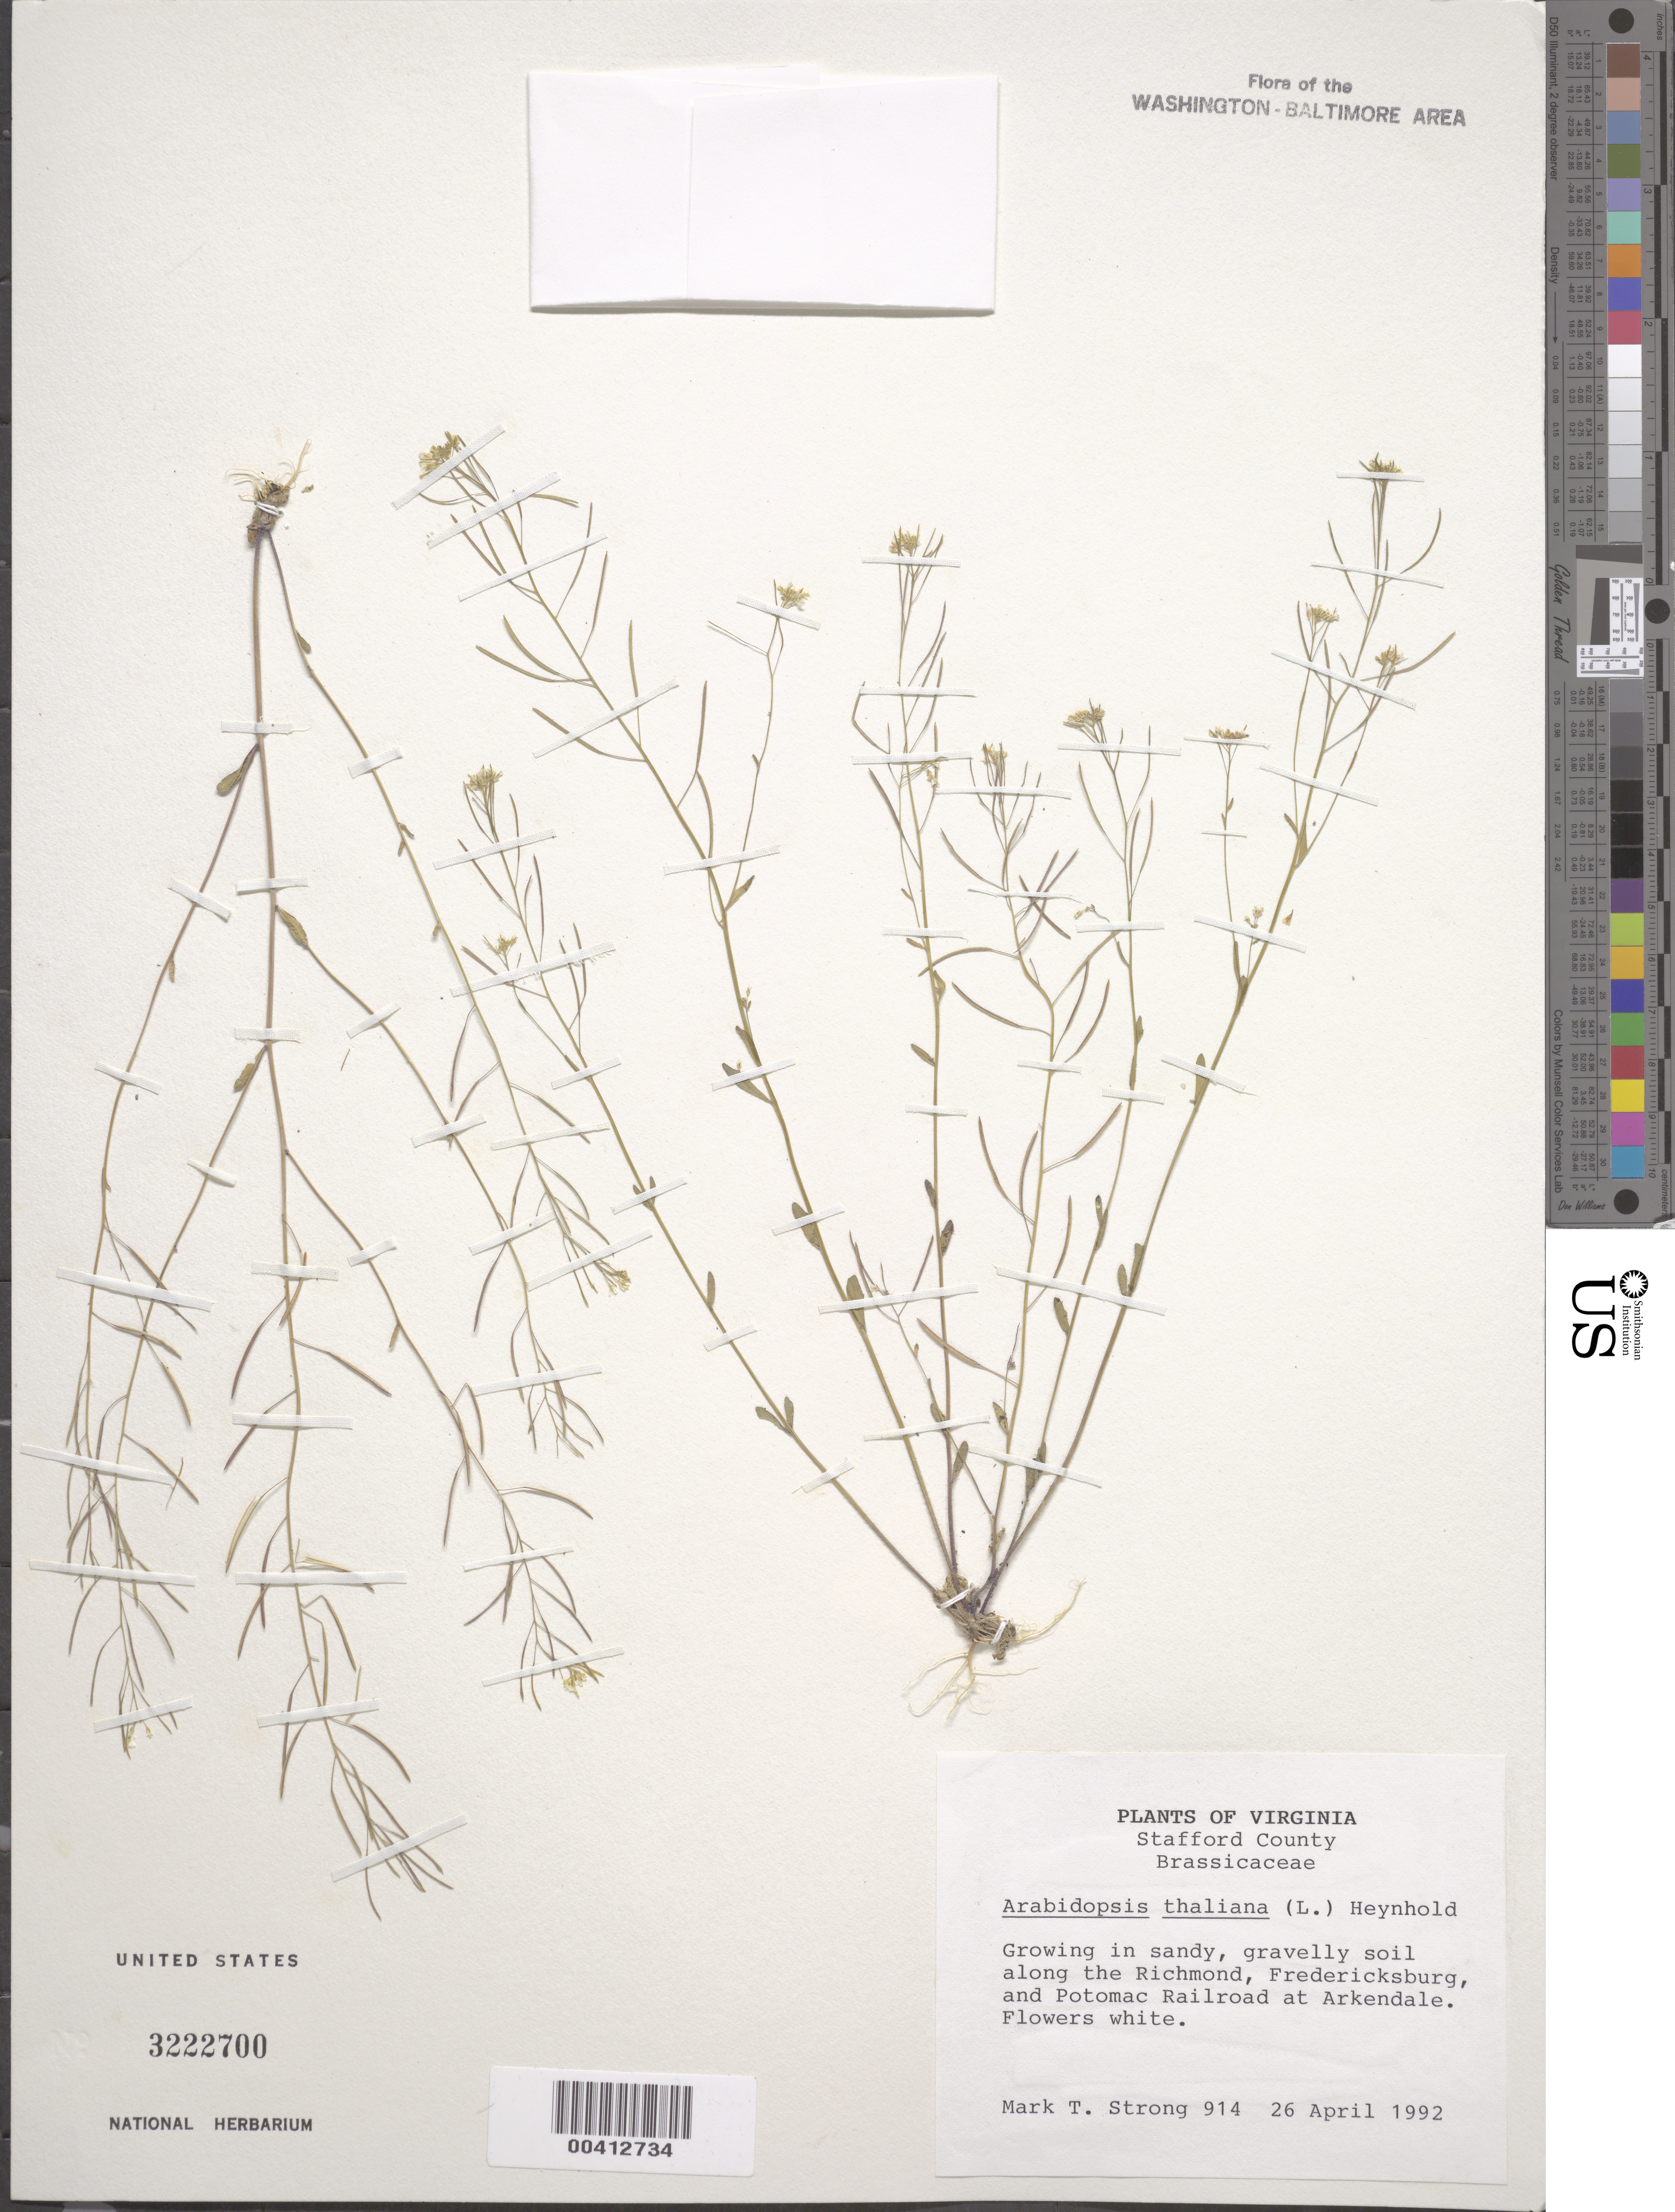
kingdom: Plantae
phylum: Tracheophyta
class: Magnoliopsida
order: Brassicales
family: Brassicaceae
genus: Arabidopsis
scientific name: Arabidopsis thaliana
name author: (L.) Heynh.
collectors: M. T. Strong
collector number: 914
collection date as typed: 26 Apr 1992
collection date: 1992-04-26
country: United States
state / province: Virginia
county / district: Stafford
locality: RR at Arkendale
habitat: Sandy gravelly soil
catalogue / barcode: US 3222700